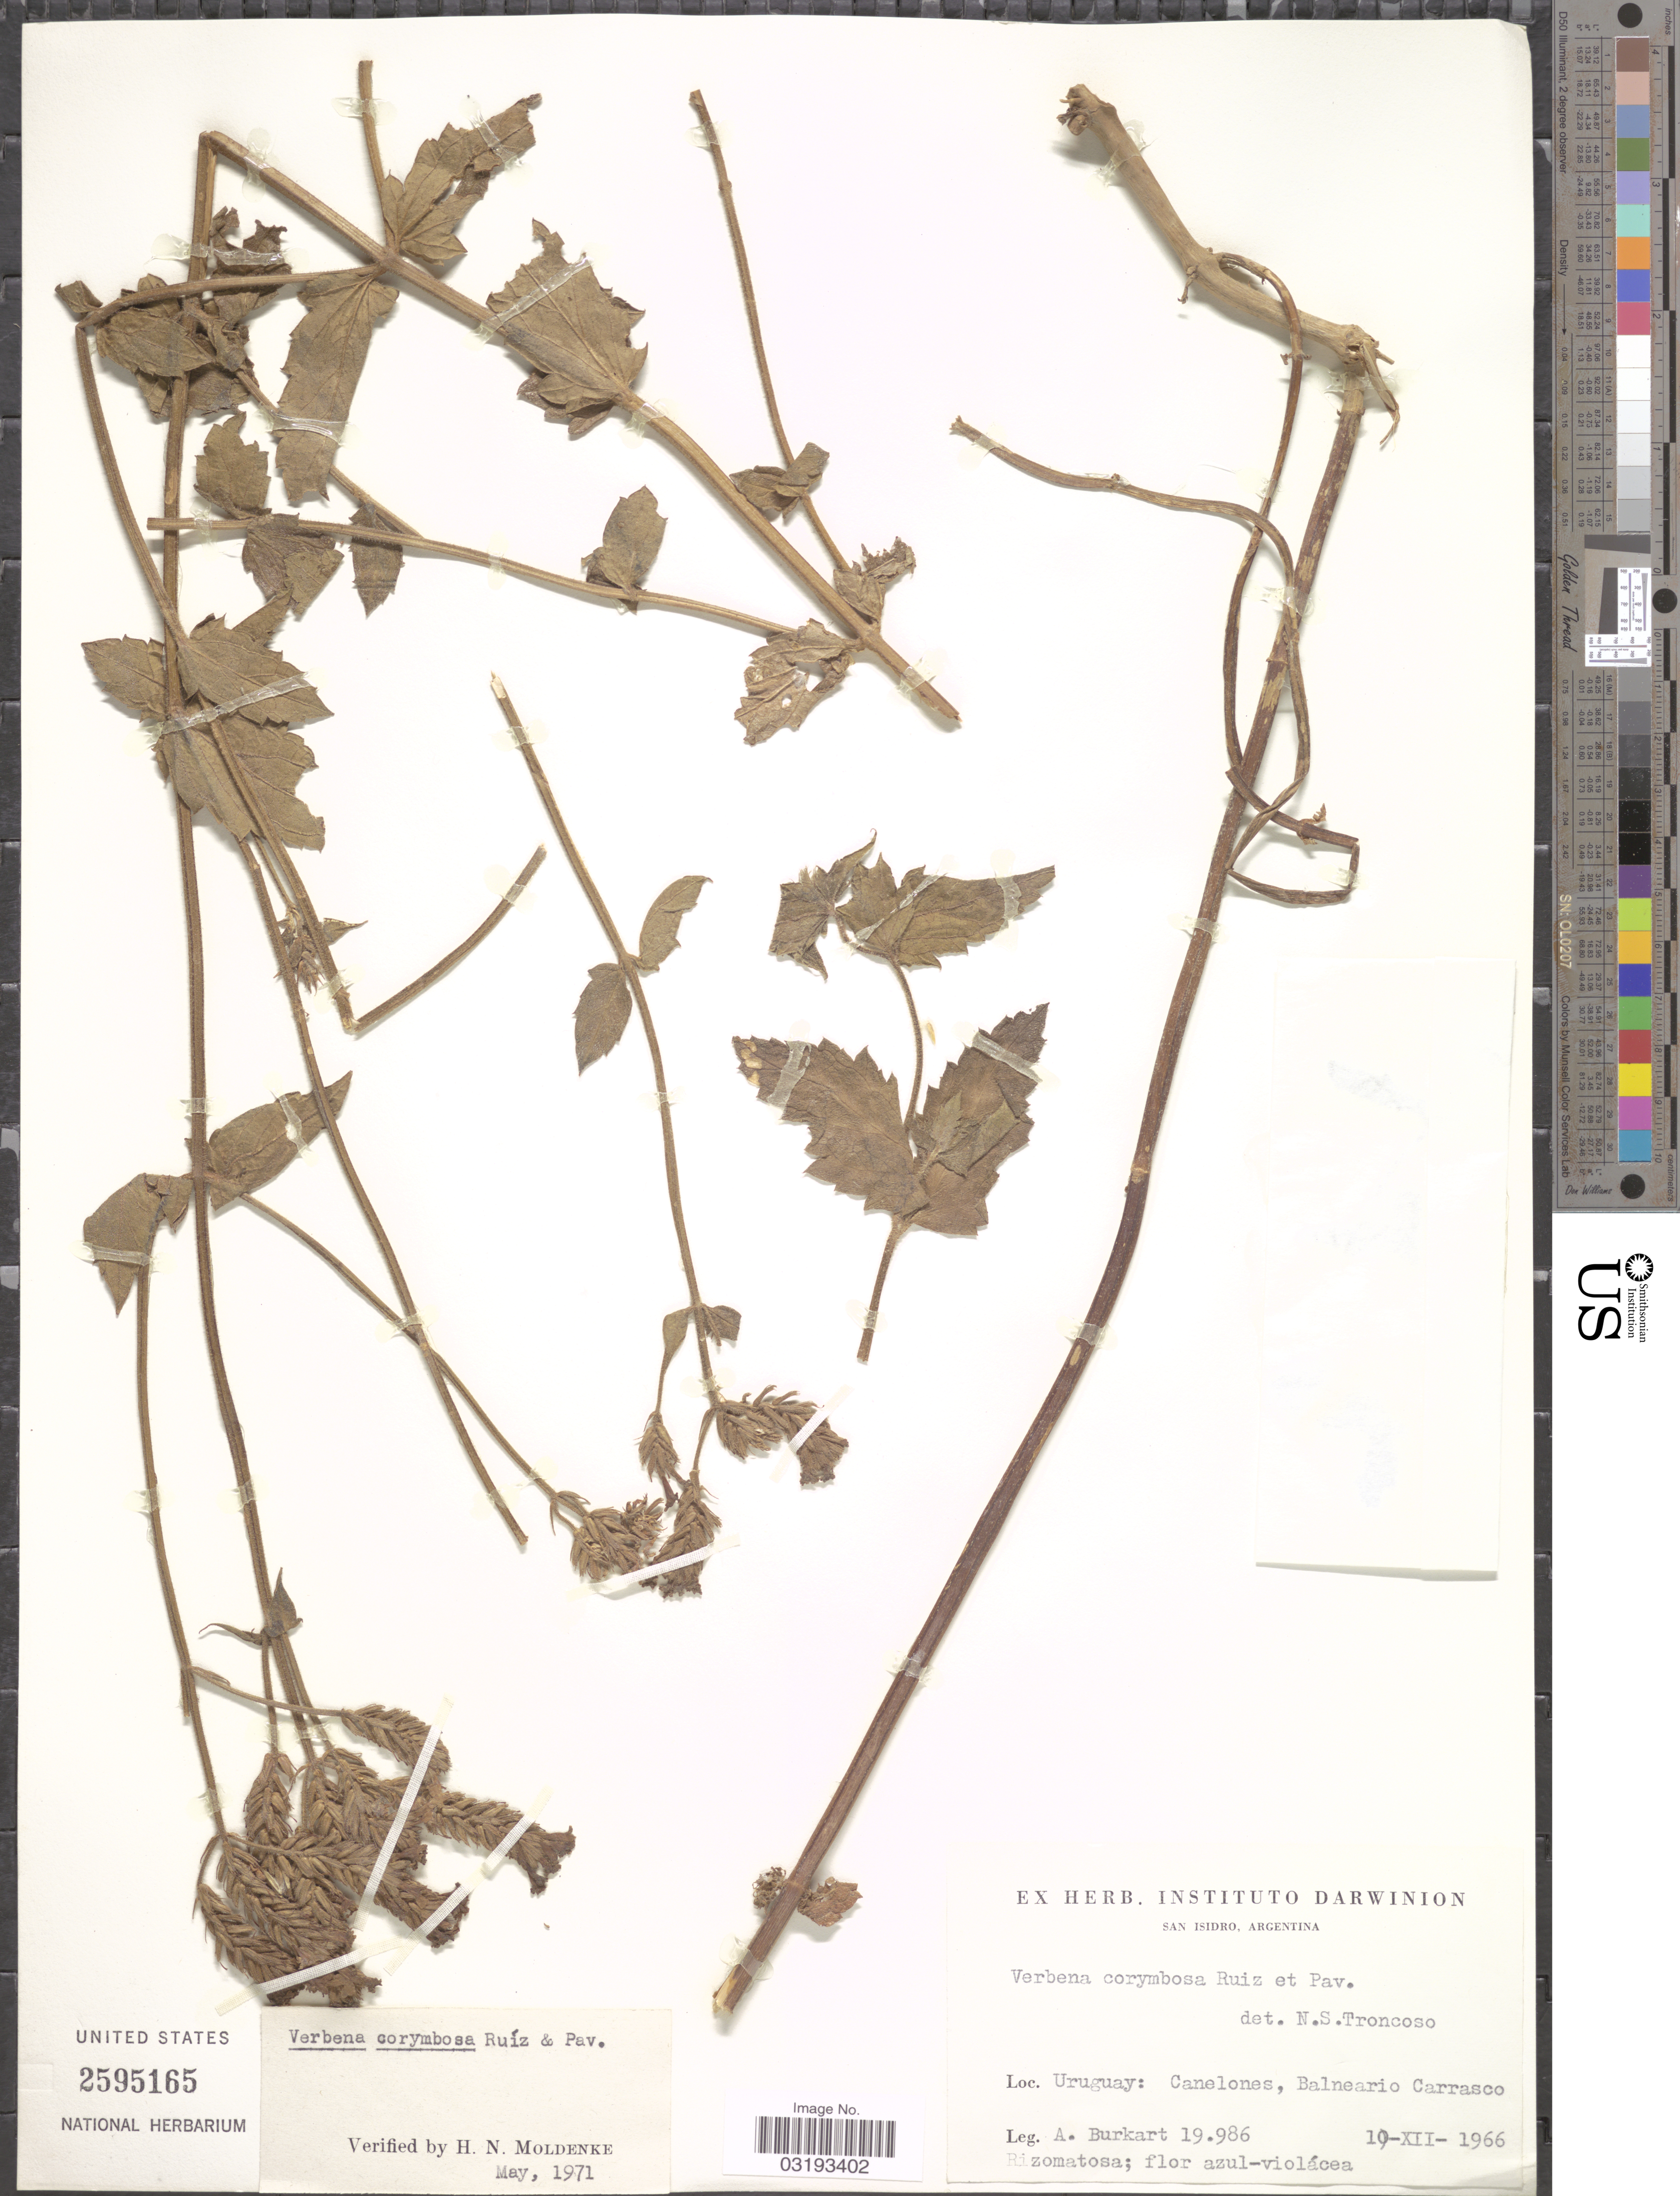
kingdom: Plantae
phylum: Tracheophyta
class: Magnoliopsida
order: Lamiales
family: Verbenaceae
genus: Verbena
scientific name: Verbena corymbosa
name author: Ruiz & Pav.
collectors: A. E. Burkart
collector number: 19986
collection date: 1966-12-10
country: Uruguay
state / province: Canelones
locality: Balneario Carrasco.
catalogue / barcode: US 2595165